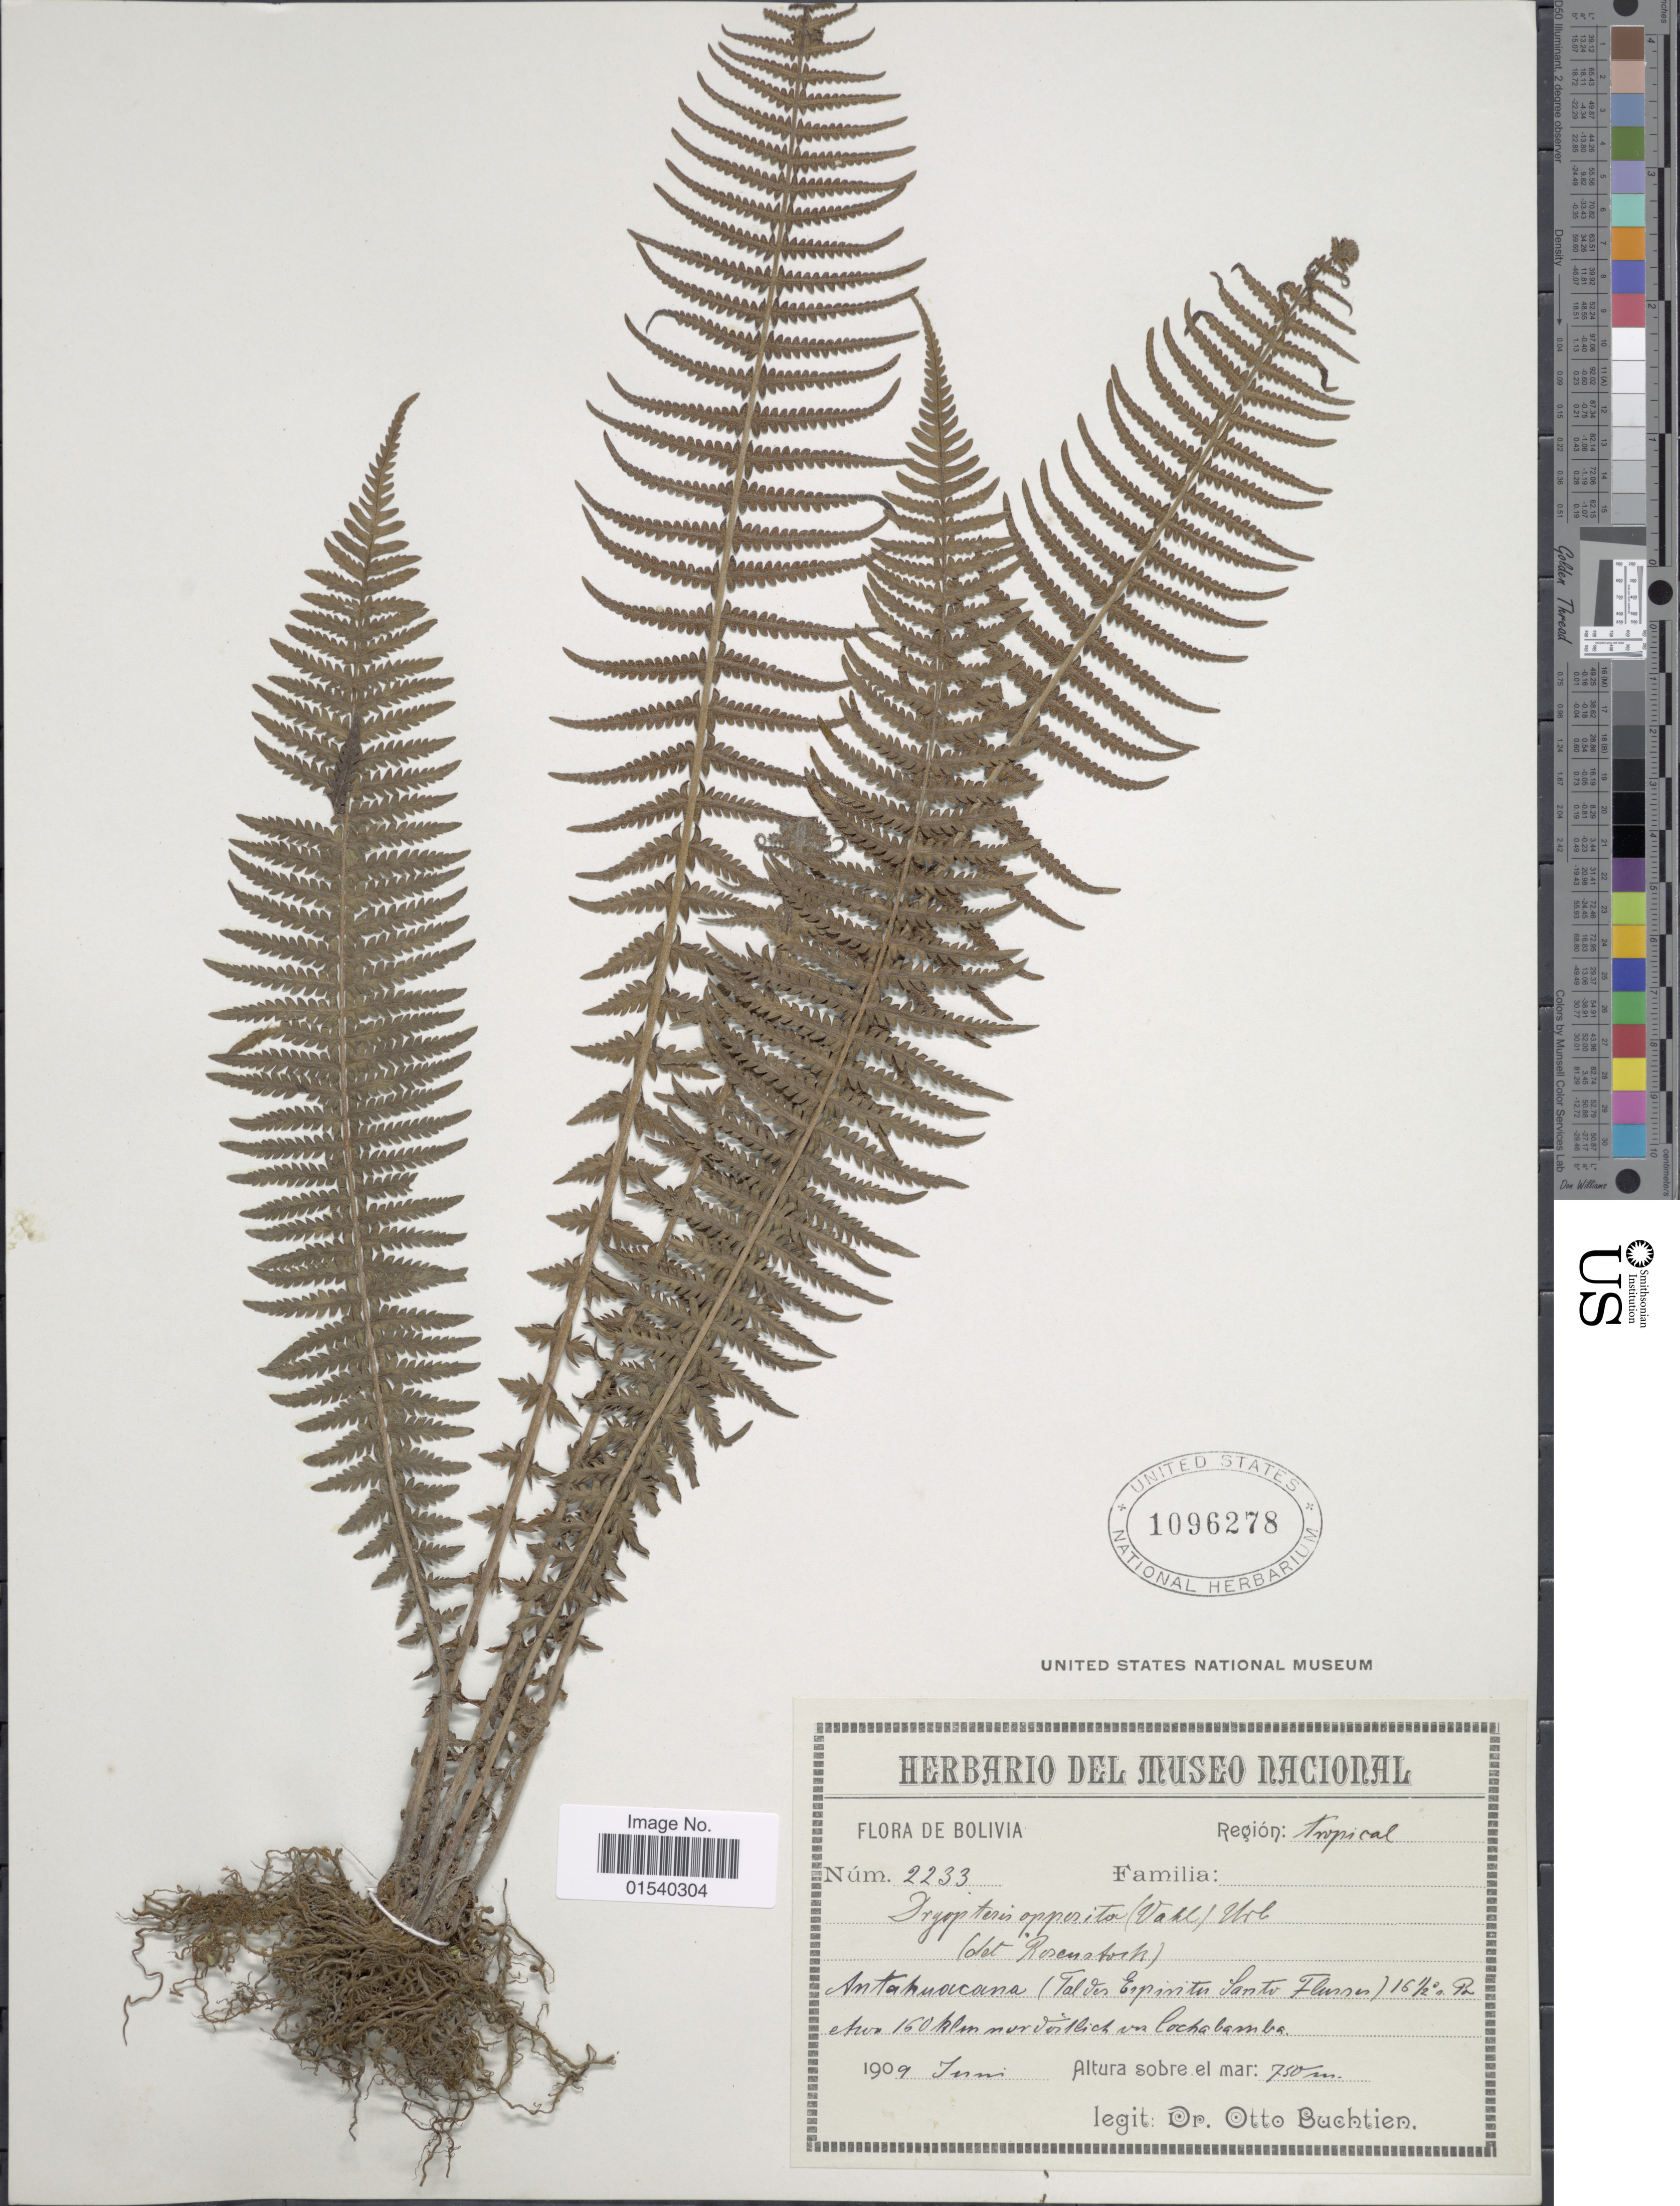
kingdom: Plantae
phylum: Tracheophyta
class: Polypodiopsida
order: Polypodiales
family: Thelypteridaceae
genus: Amauropelta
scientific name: Amauropelta opposita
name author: (Vahl) Pic. Serm.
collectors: O. Buchtien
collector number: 2233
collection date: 1909-06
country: Bolivia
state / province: Cochabamba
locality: Antahuacana (Tal des Espiritu Santo Flusses) etwa 160 km nordostlich von Cochabamba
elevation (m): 750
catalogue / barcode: US 1096278